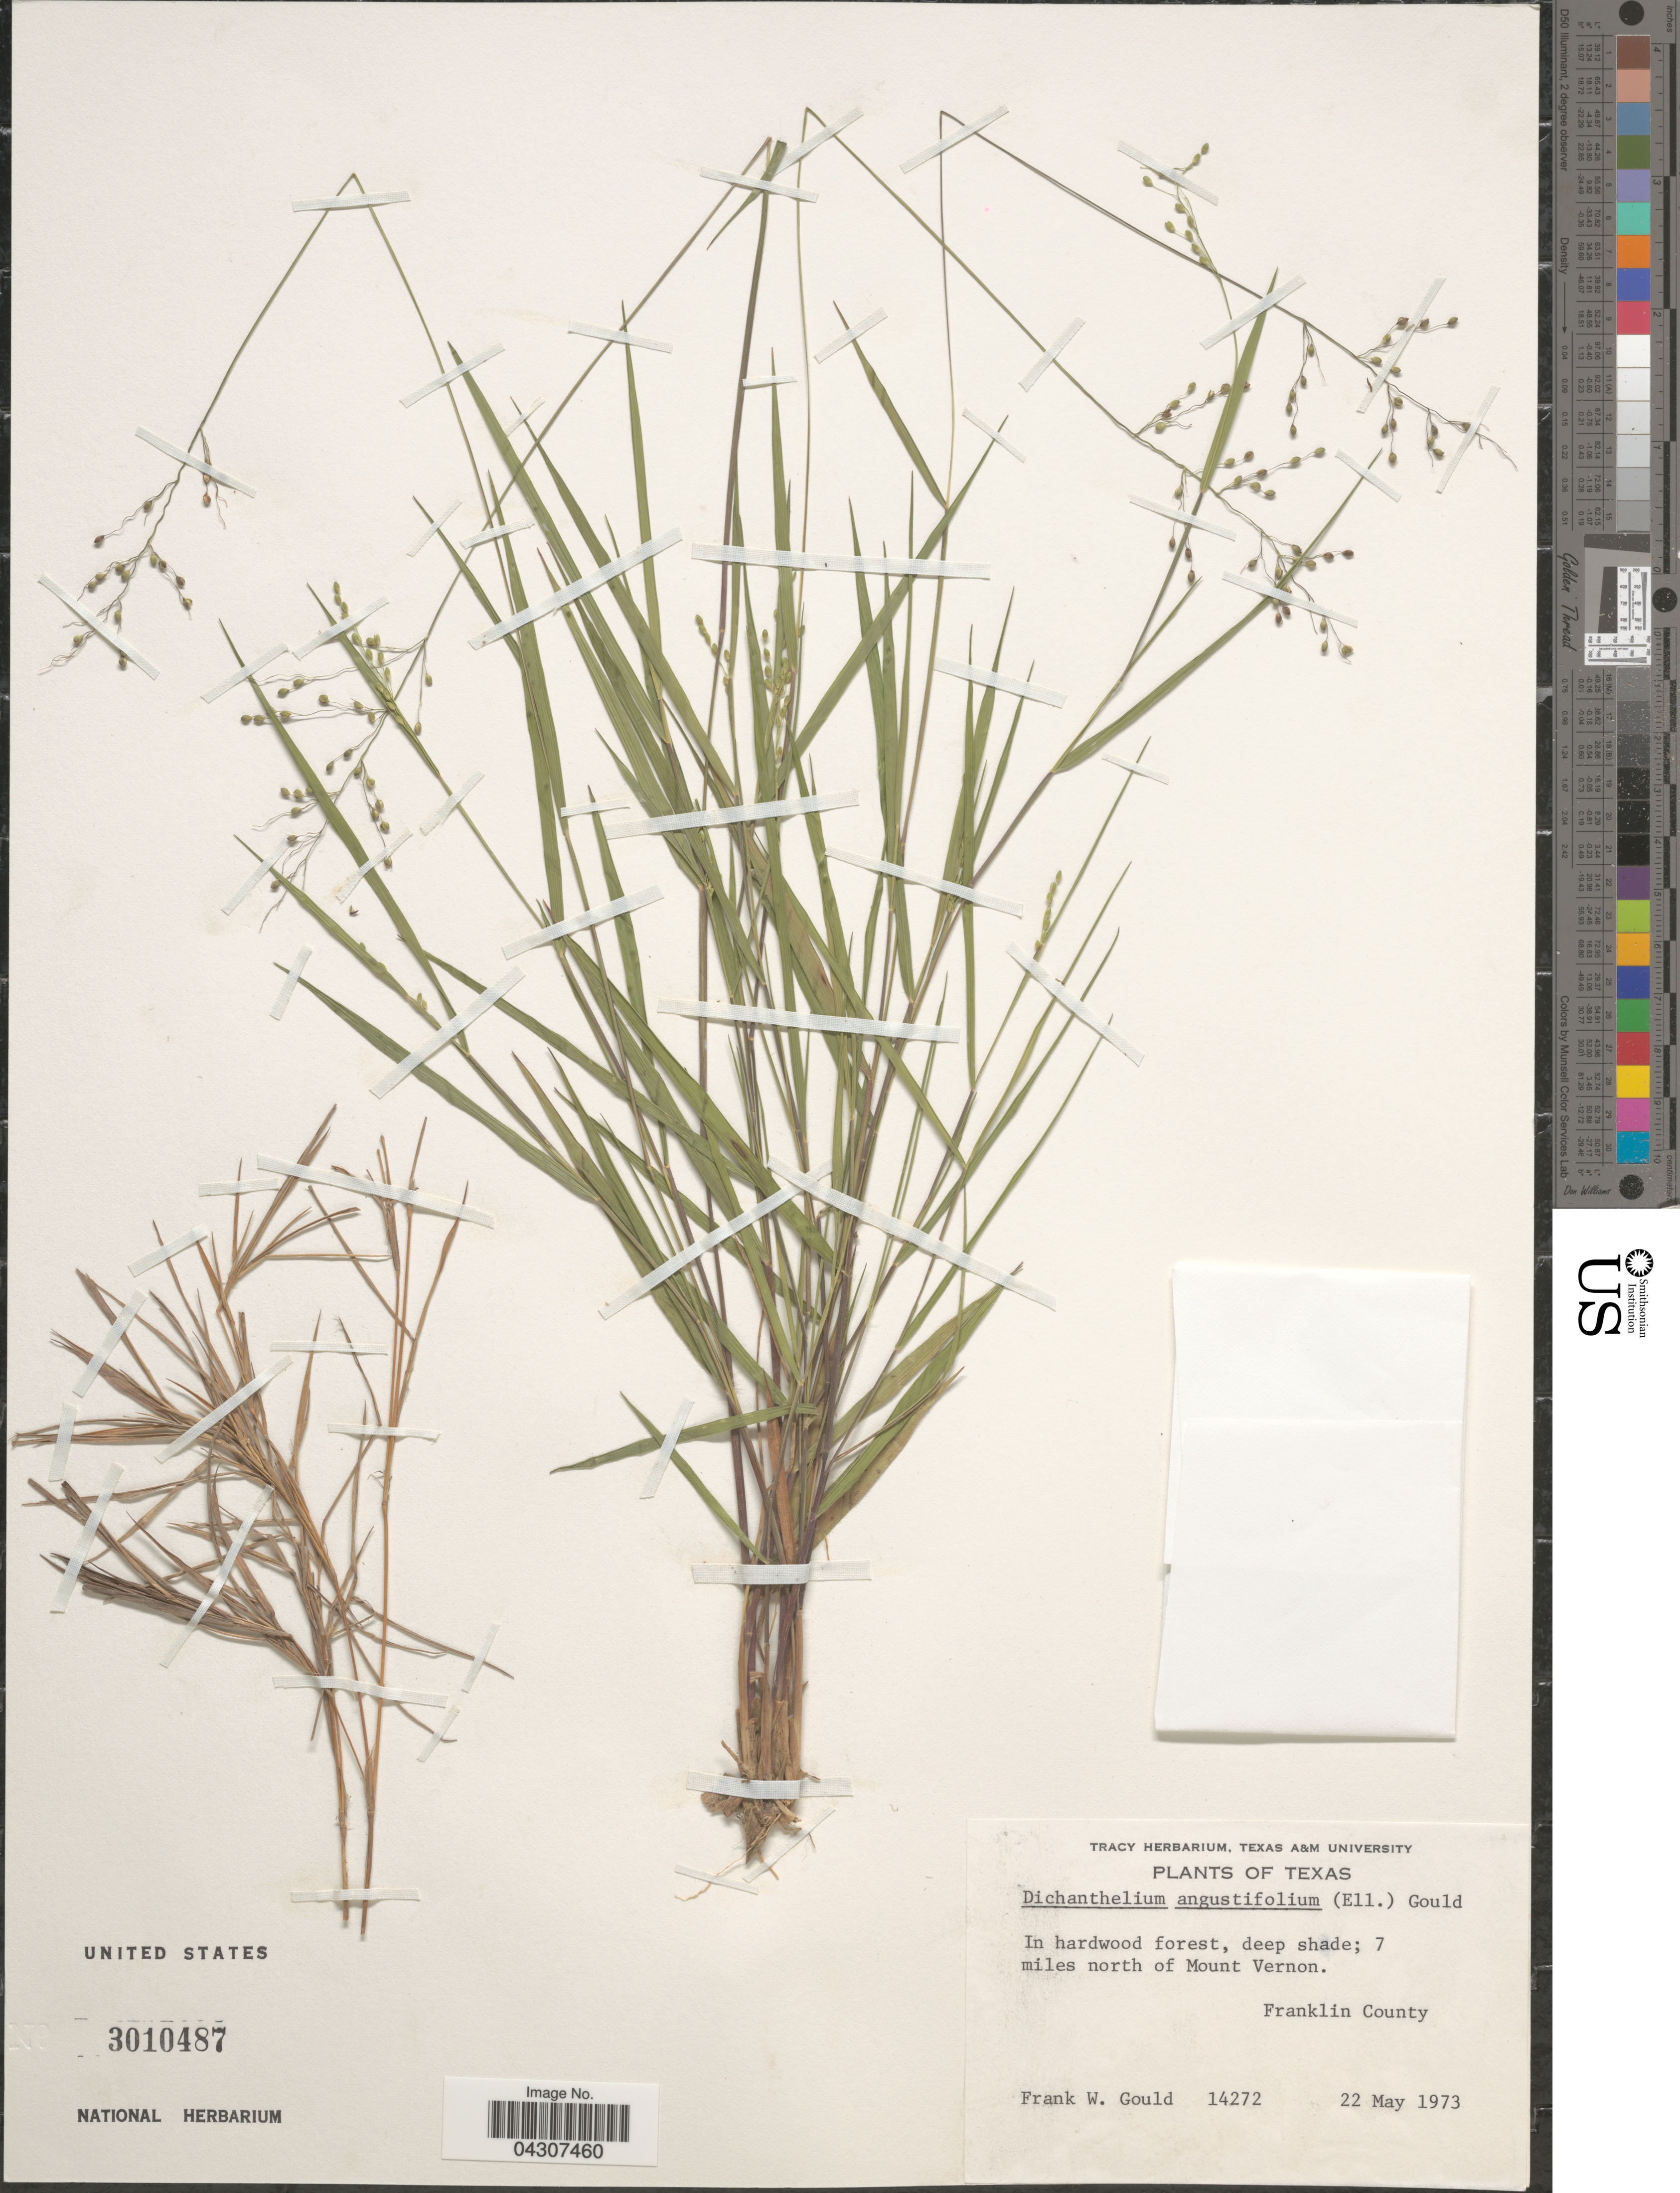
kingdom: Plantae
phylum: Tracheophyta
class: Liliopsida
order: Poales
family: Poaceae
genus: Dichanthelium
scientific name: Dichanthelium aciculare var. ramosum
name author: (Griseb.) Davidse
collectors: F. W. Gould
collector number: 14272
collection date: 1973-05-22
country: United States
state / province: Texas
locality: In hardwood forest, deep shade; 7 miles north of Mount Vernon. Franklin County.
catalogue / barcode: US 3010487